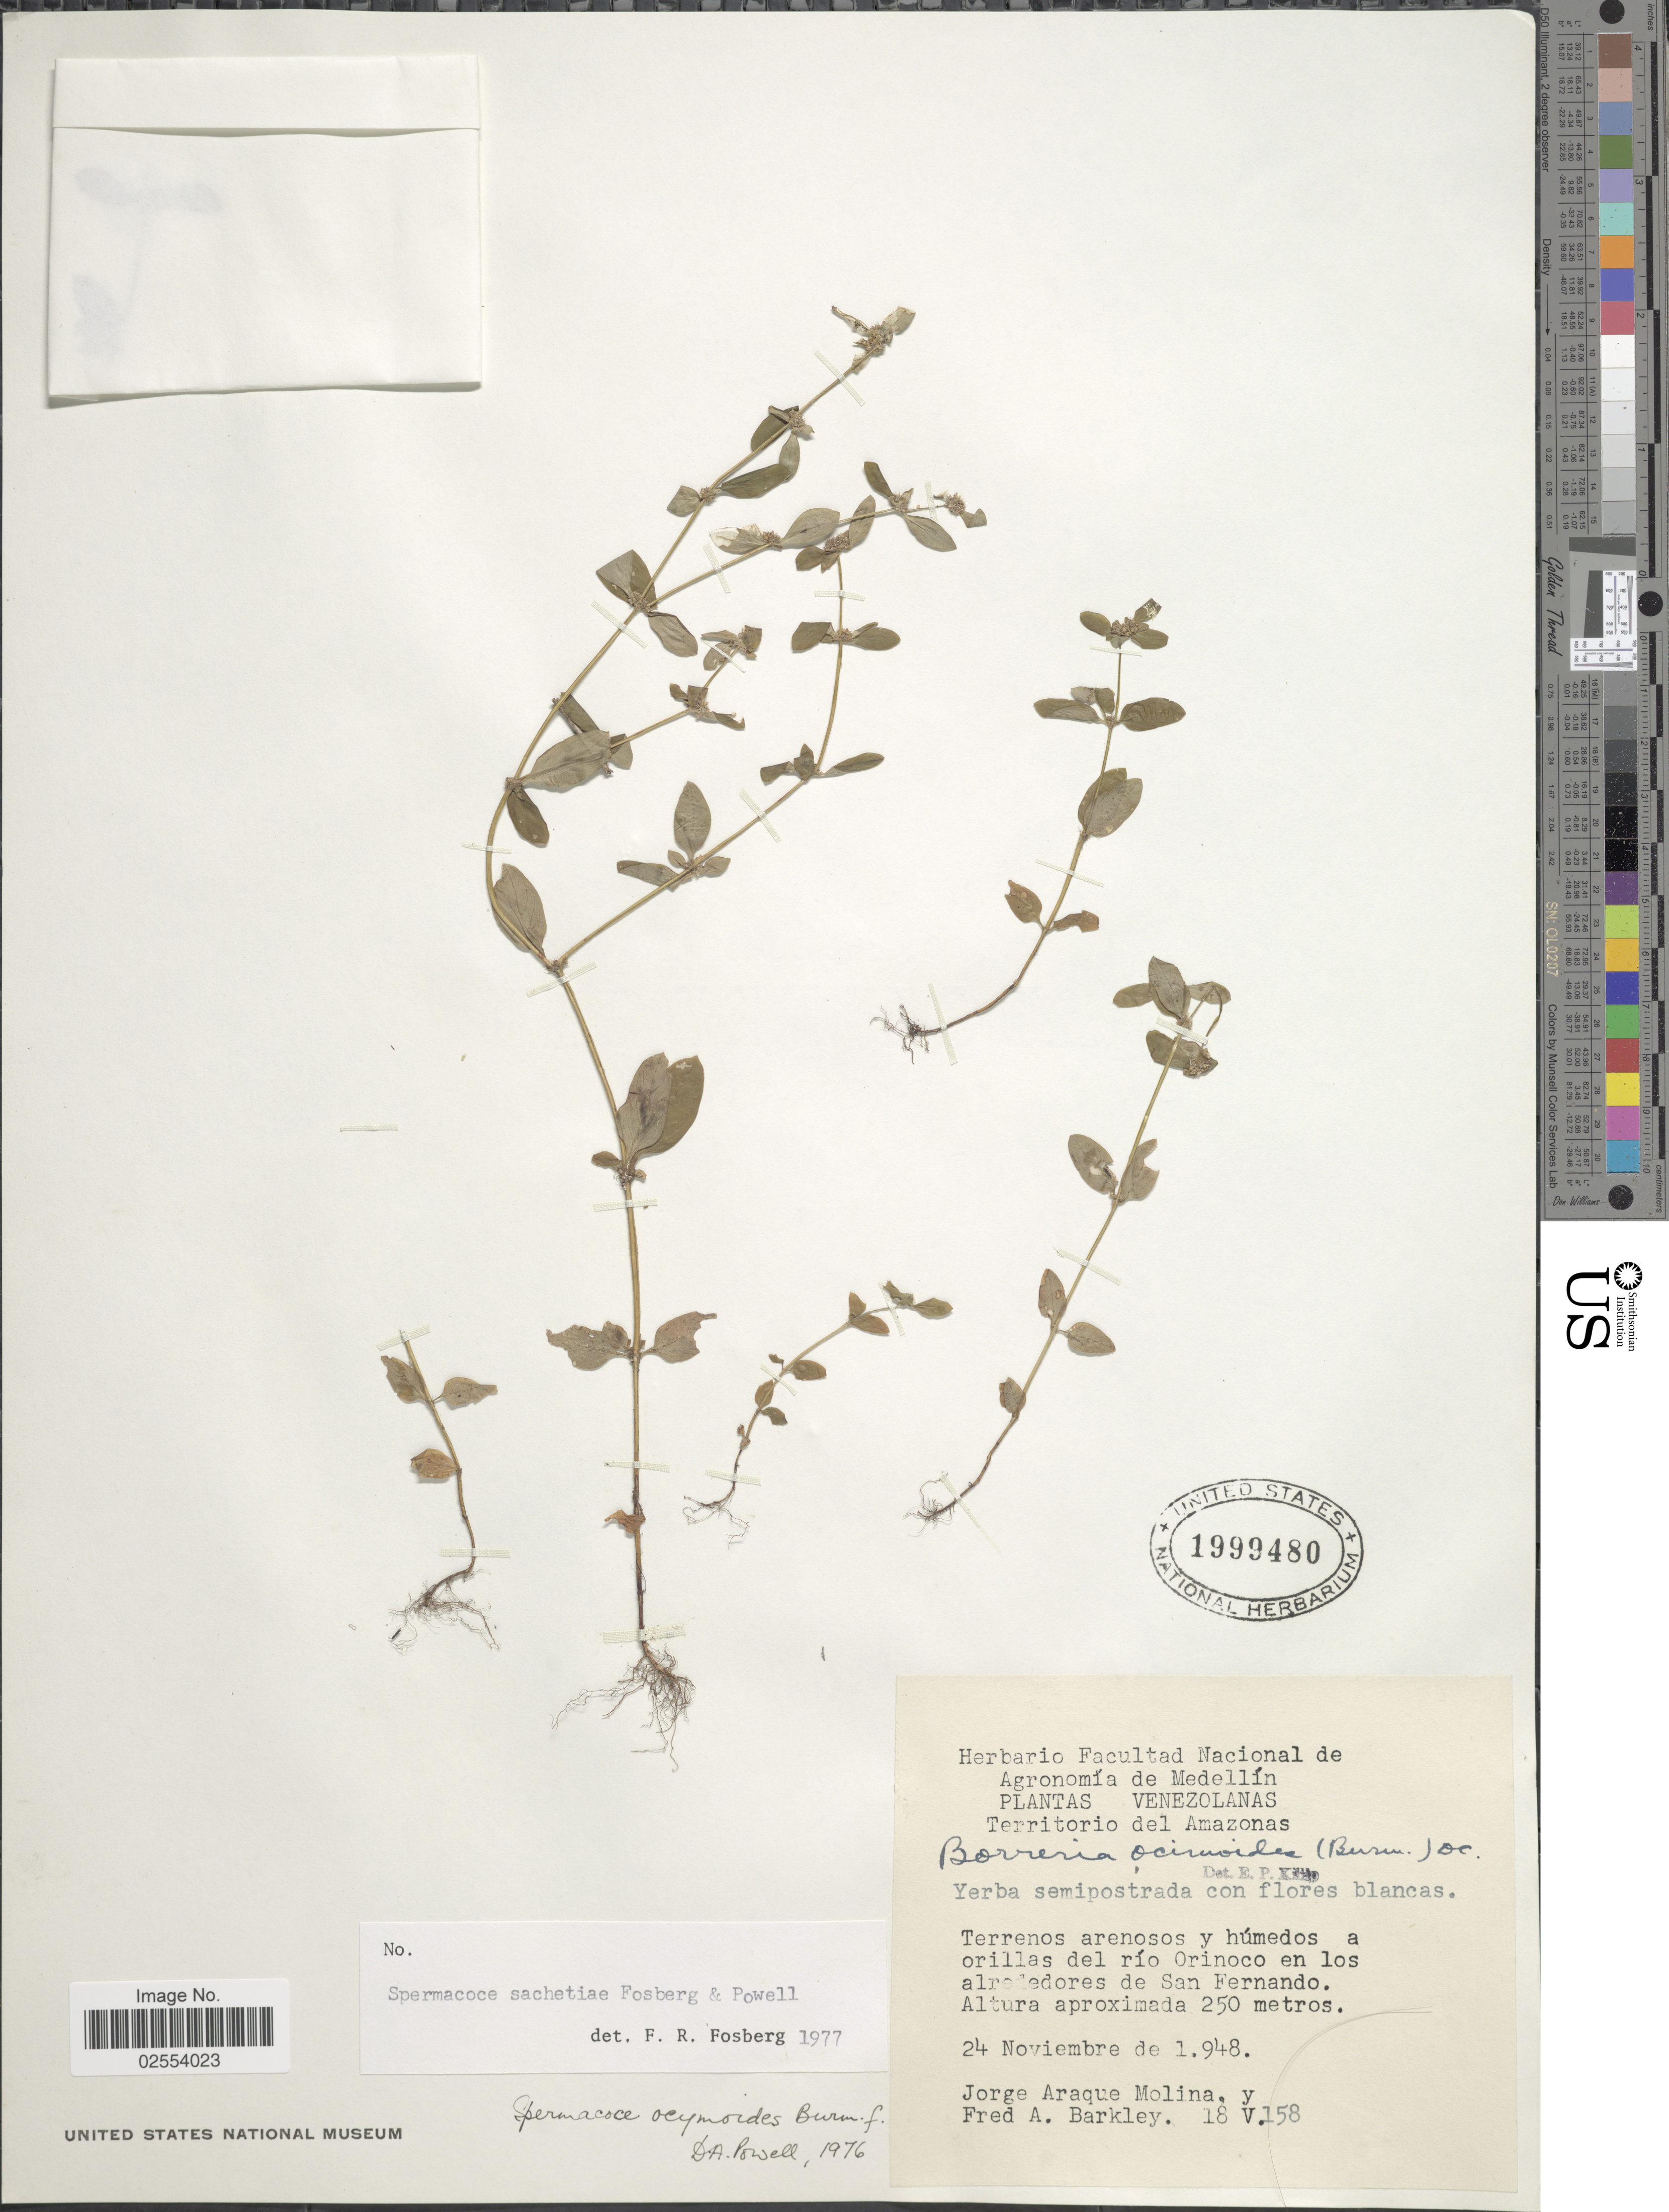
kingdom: Plantae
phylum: Tracheophyta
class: Magnoliopsida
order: Gentianales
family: Rubiaceae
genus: Spermacoce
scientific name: Spermacoce mauritiana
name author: Gideon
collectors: J. A. Molina & F. A. Barkley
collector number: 18 V.158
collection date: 1948-11-24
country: Venezuela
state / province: Amazonas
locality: Agronomia de Medellin, Territorio del Amazonas, Terrenos arenosos y humedos a orillas del rio Orinoco en los alrededores de San Fernando.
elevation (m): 250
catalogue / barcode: US 1999480